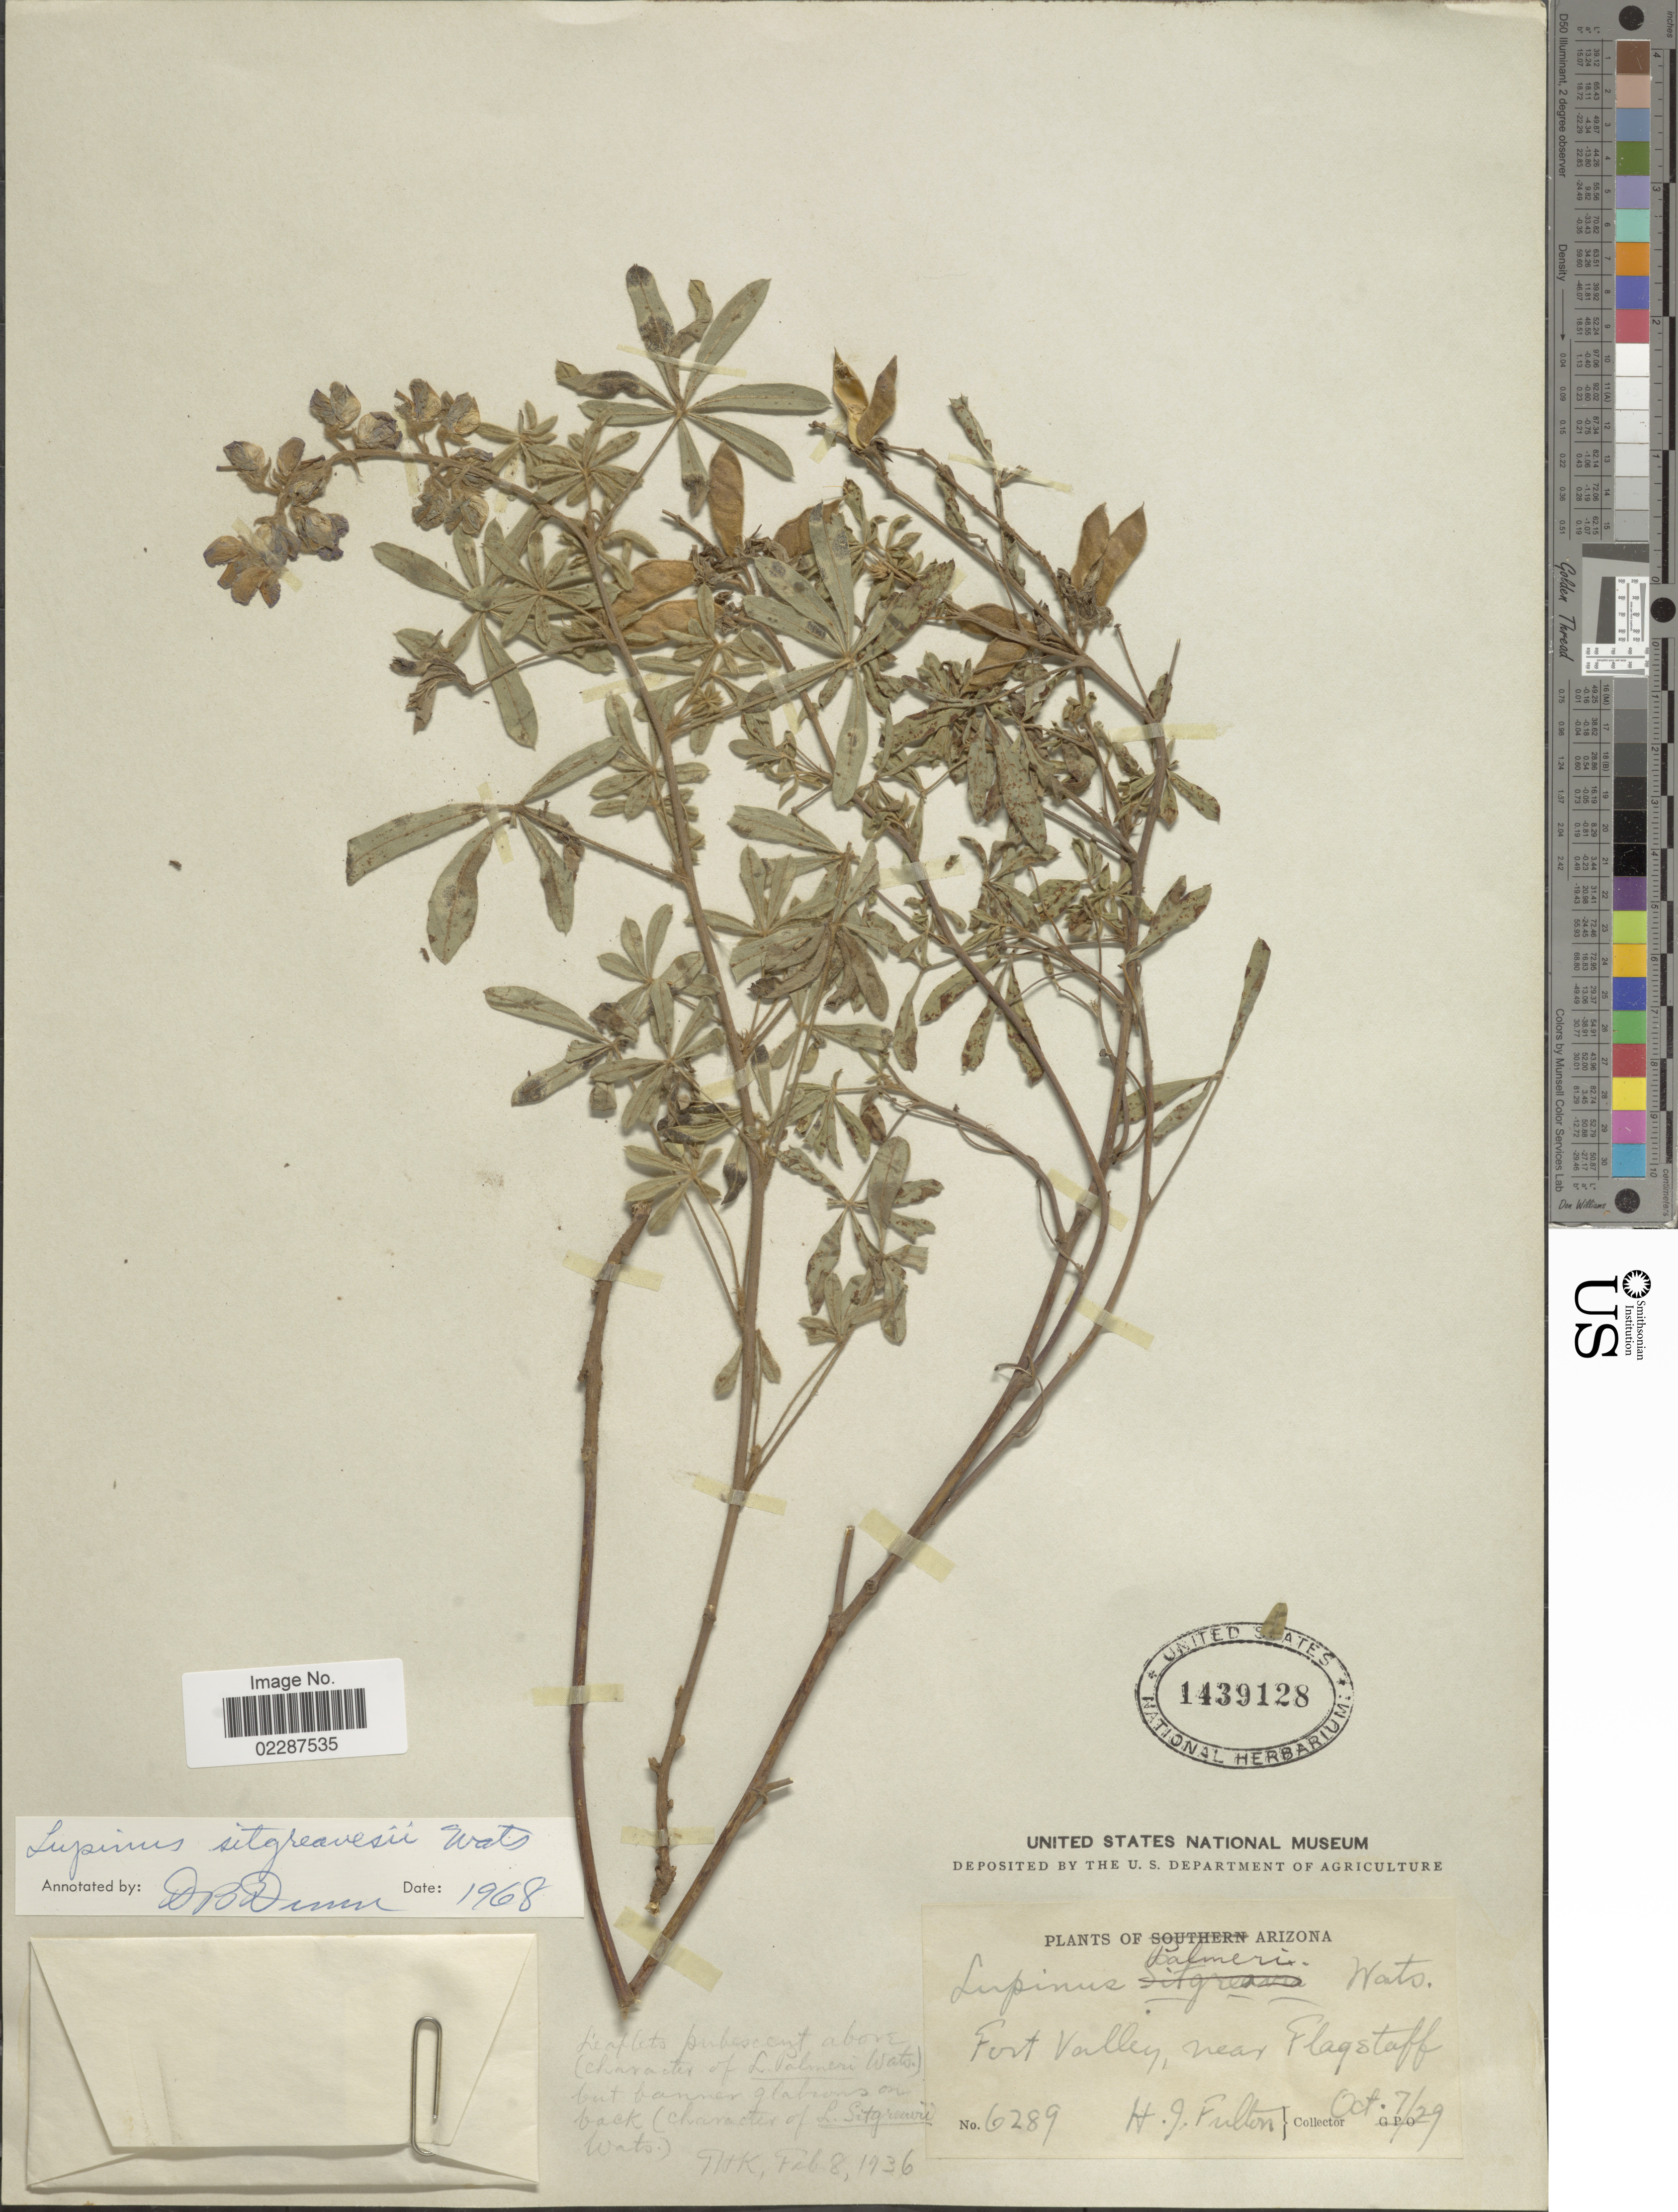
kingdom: Plantae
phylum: Tracheophyta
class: Magnoliopsida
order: Fabales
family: Fabaceae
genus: Lupinus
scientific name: Lupinus sitgreavesii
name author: S. Watson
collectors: H. Fulton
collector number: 6289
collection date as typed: Transcribed d/m/y: 7/10/29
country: United States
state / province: Arizona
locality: Fort Valley, near Flagstaff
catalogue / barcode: US 1439128